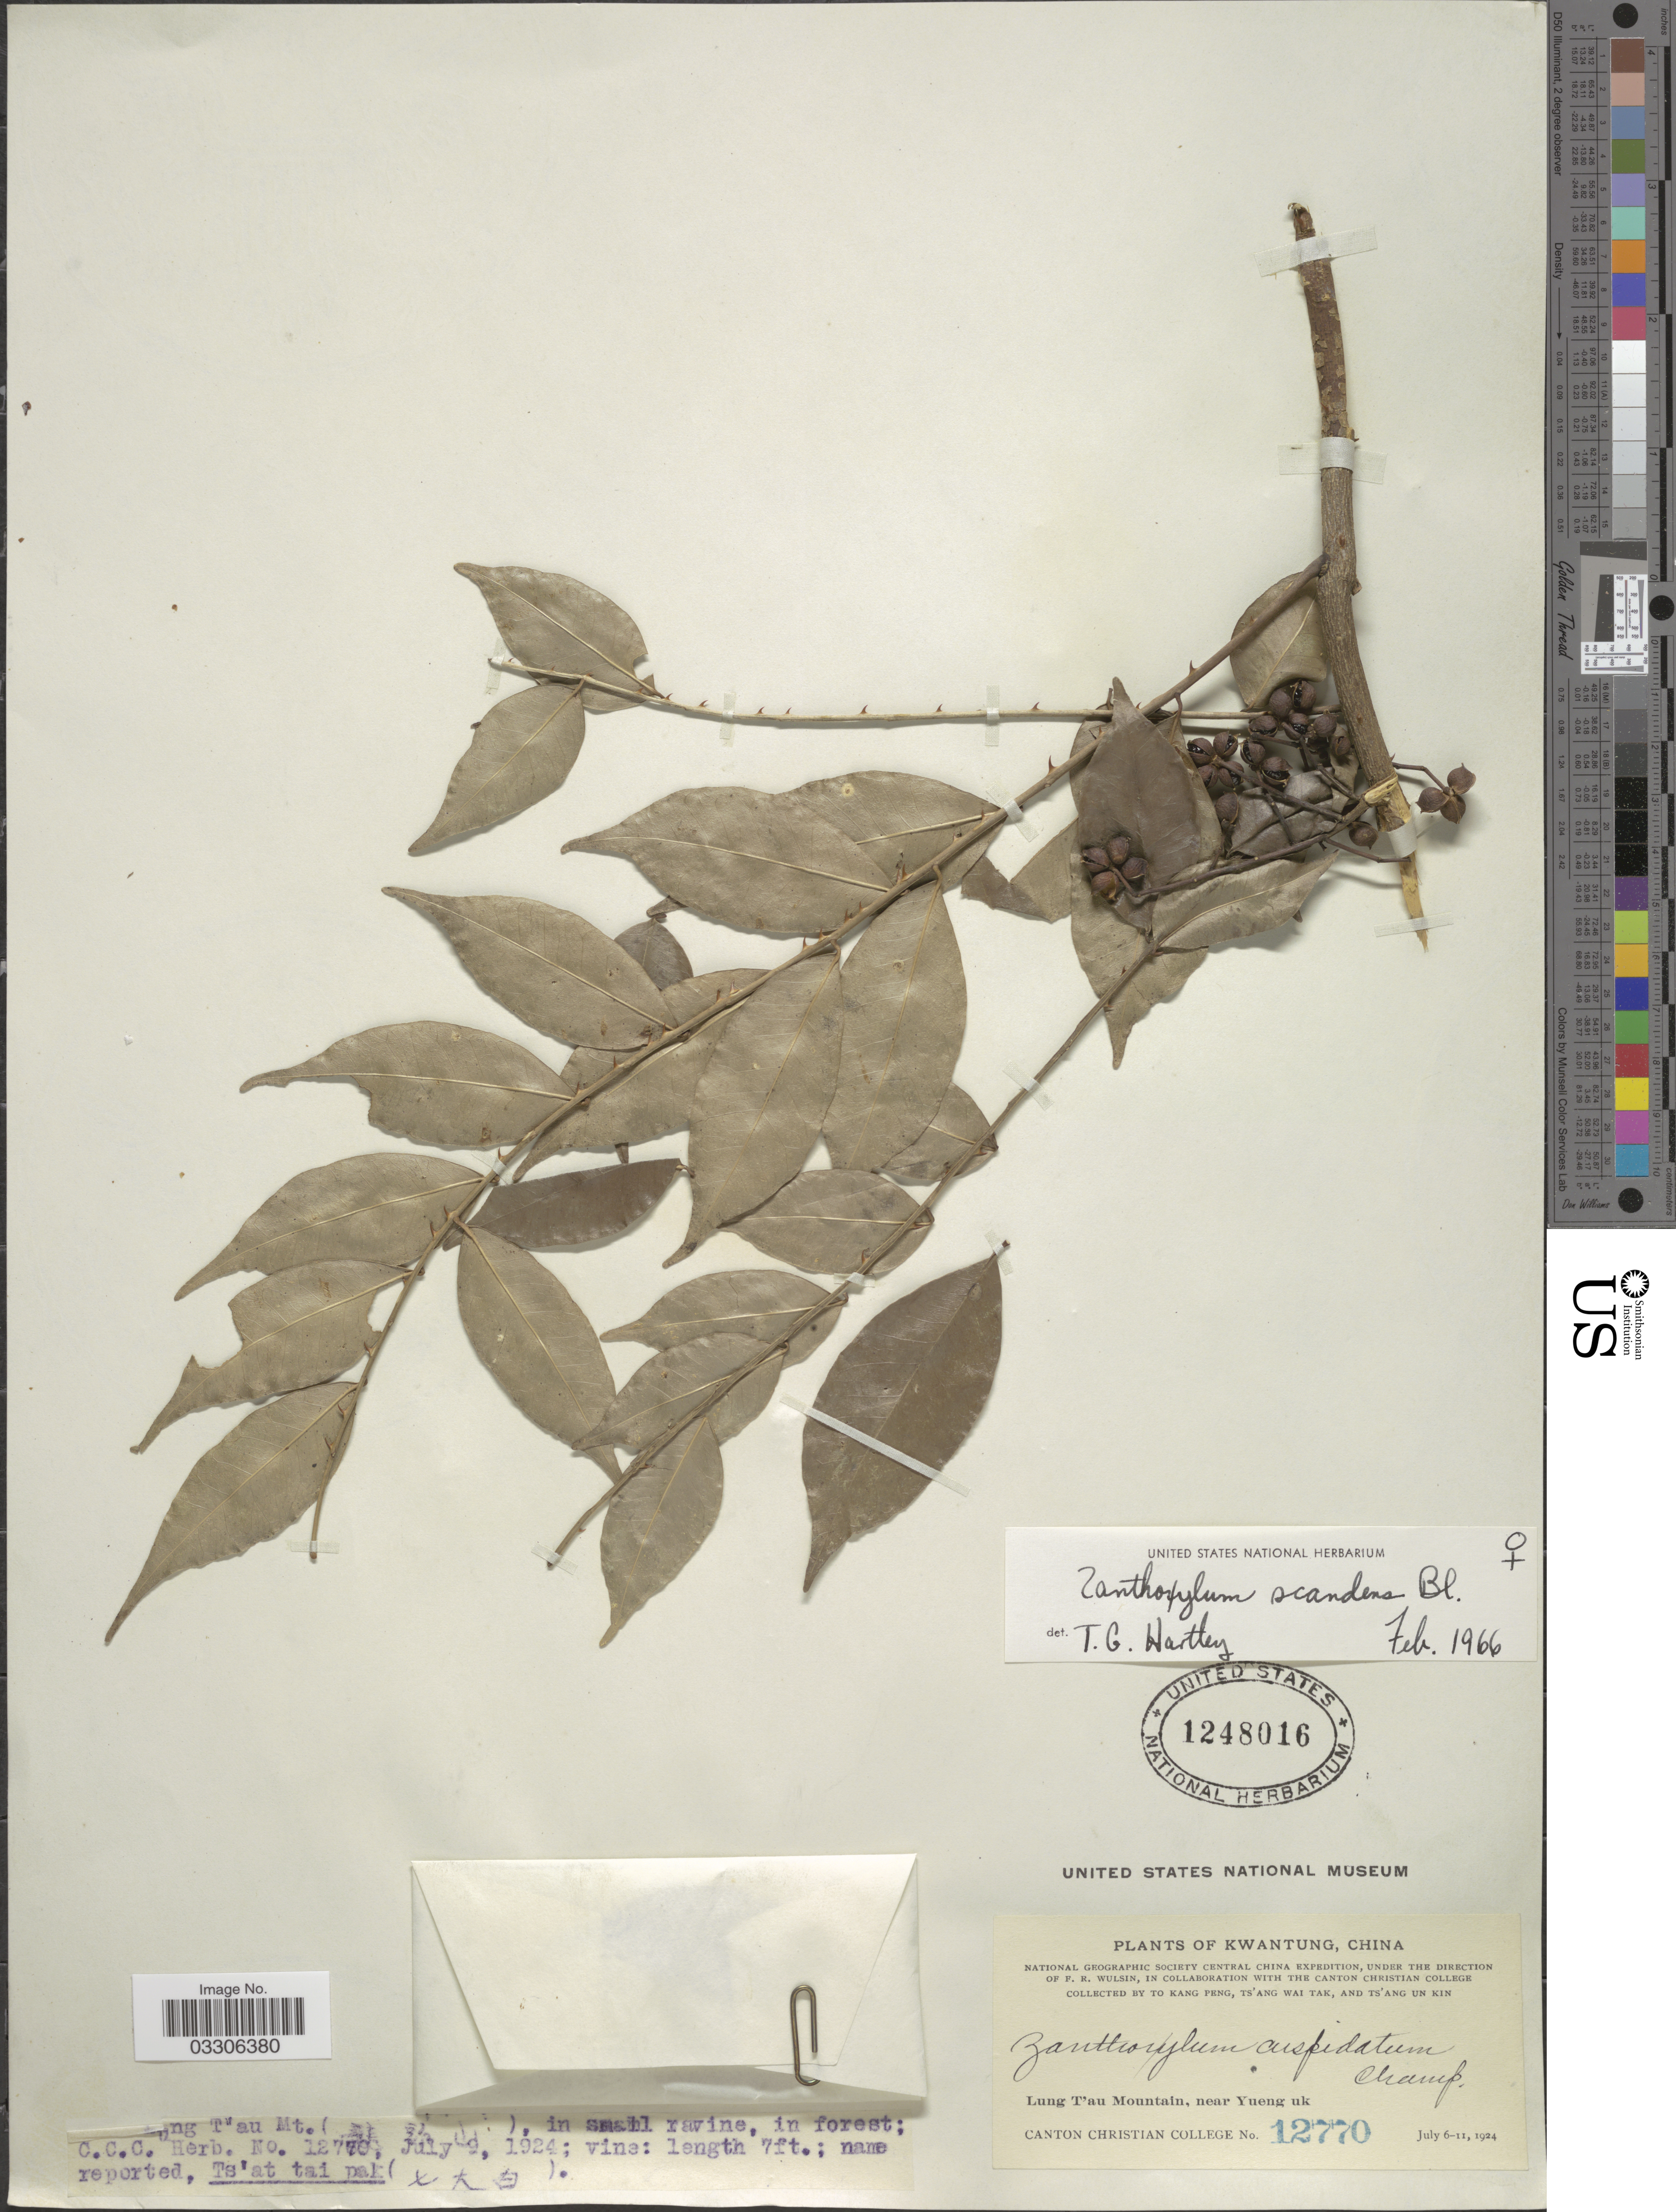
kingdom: Plantae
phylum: Tracheophyta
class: Magnoliopsida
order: Sapindales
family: Rutaceae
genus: Zanthoxylum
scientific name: Zanthoxylum scandens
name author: Blume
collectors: To Kang P'eng, W. T. Tsang & Ts' Ang Un Kin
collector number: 12770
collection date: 1924-07-09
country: China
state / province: Guangdong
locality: Kwangtung. Lung T'au Mountain, near Yueng uk. (X).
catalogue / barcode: US 1248016